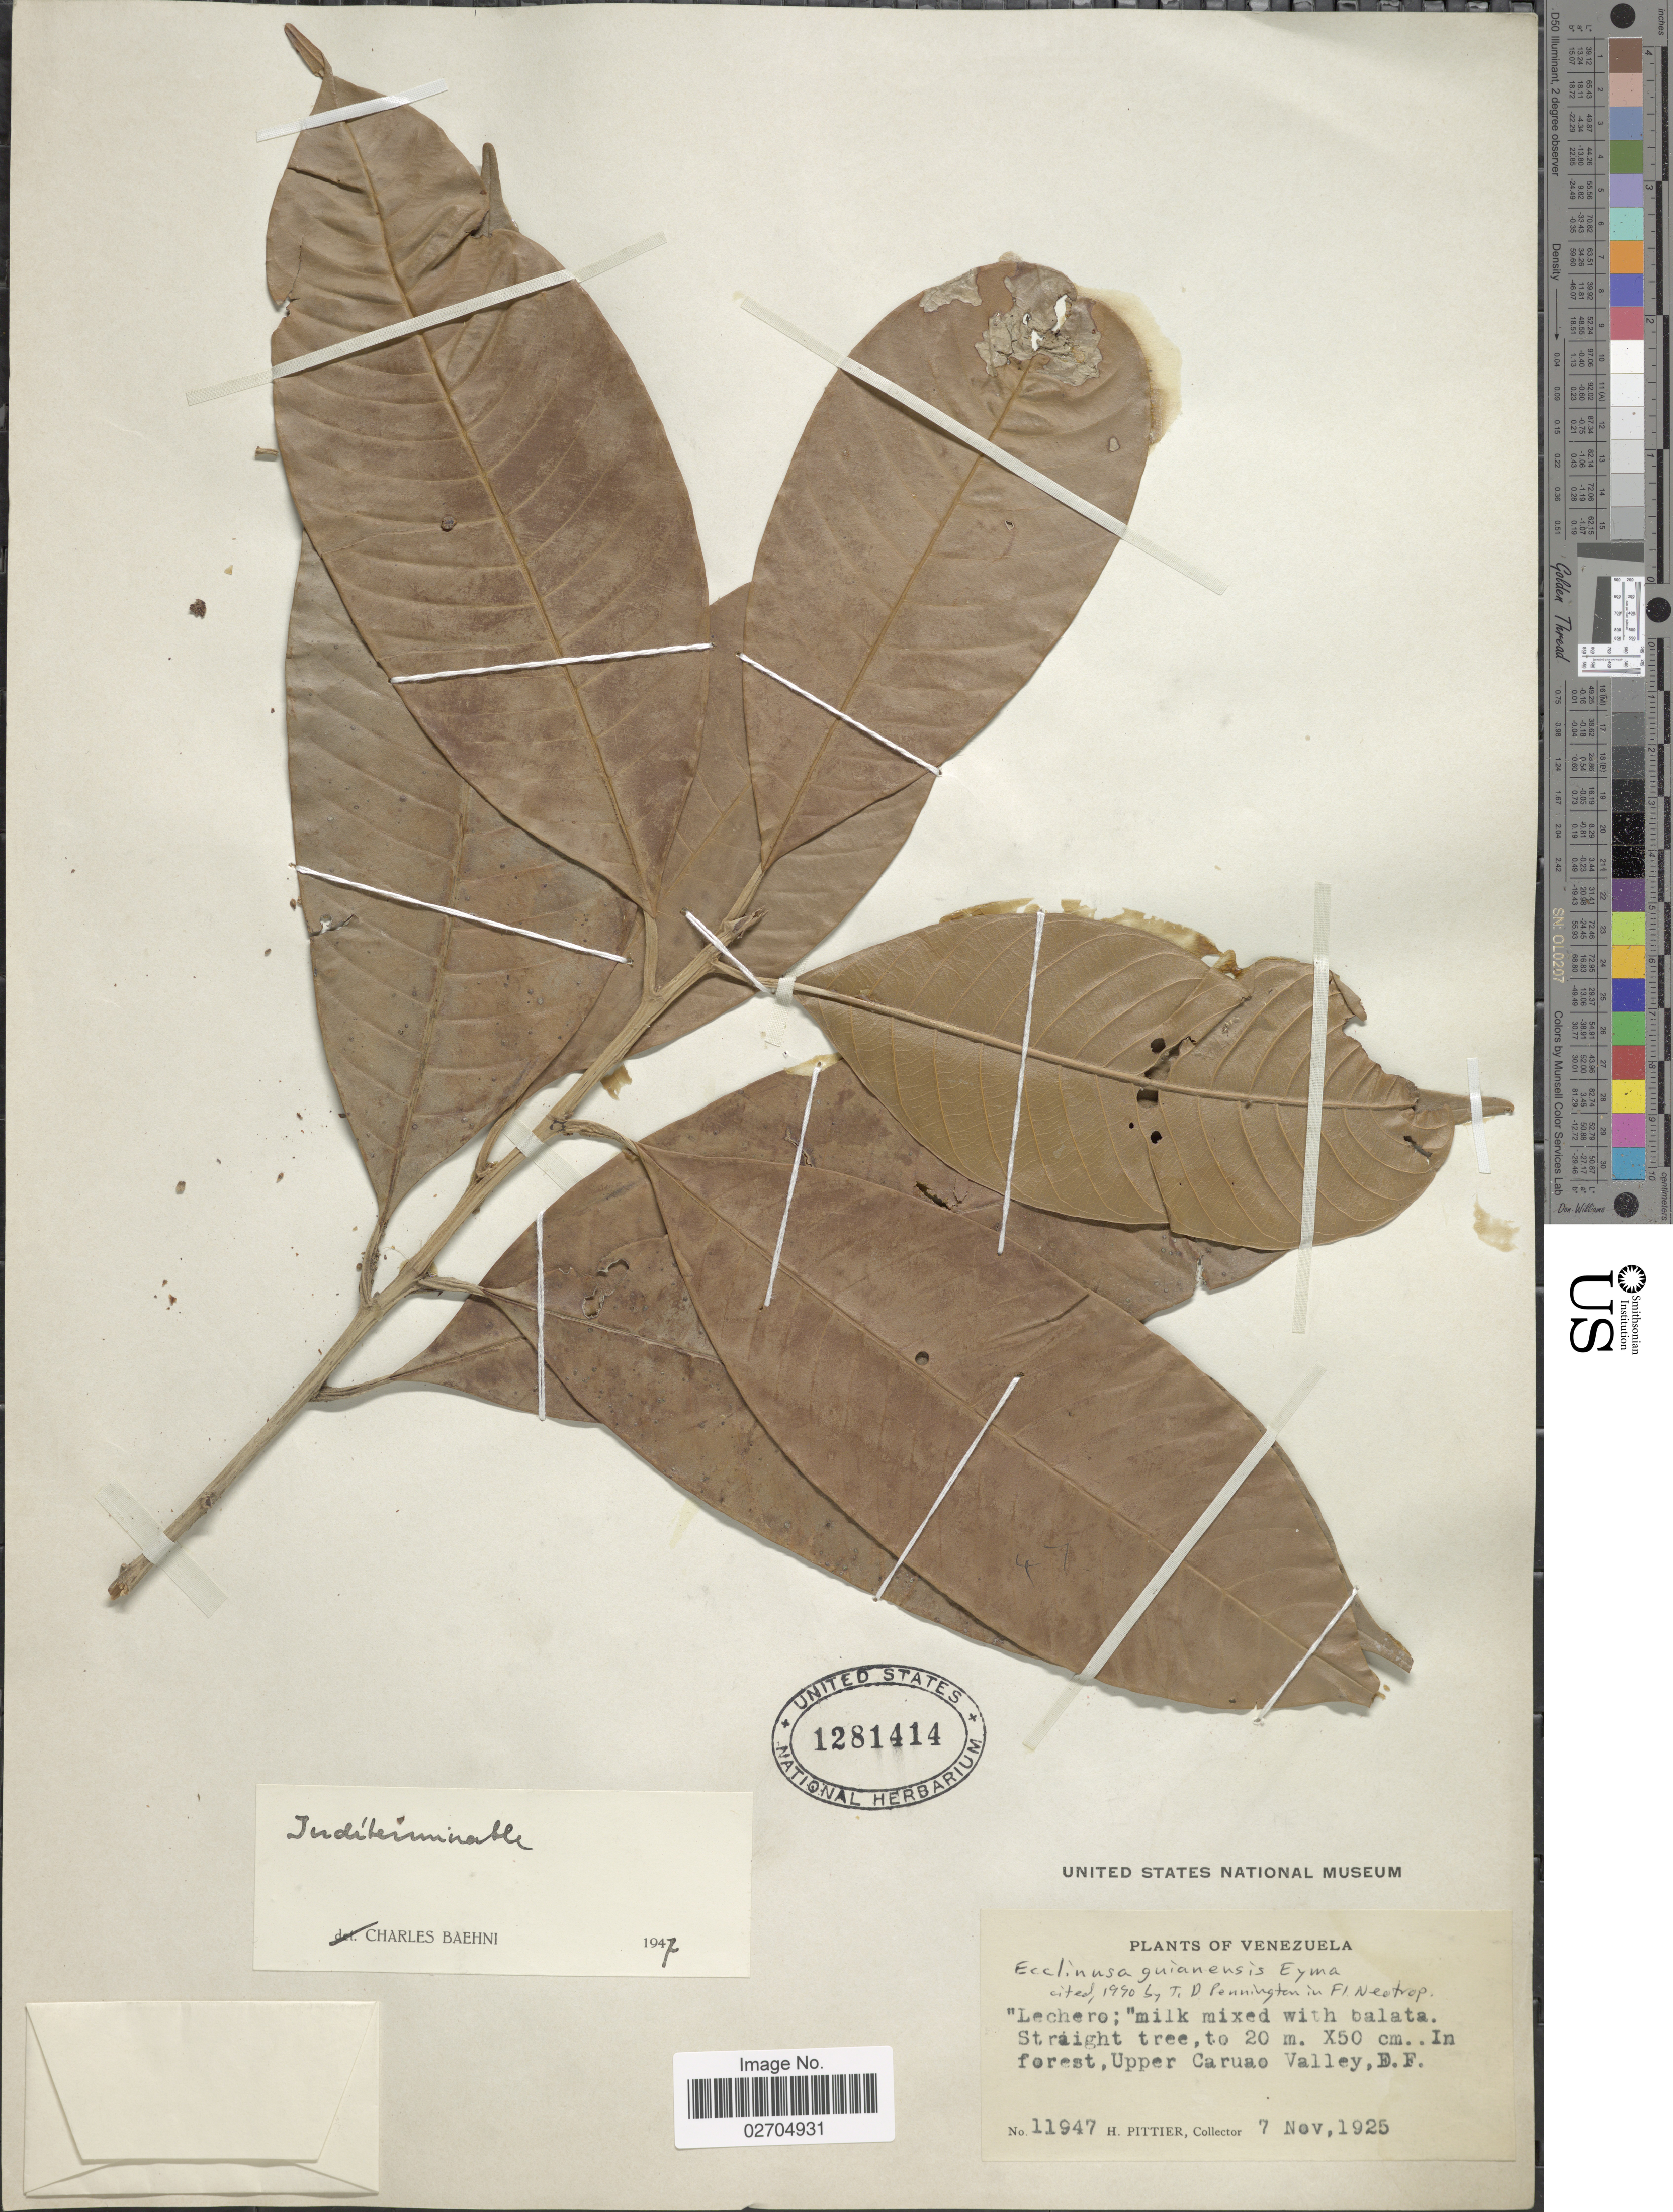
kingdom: Plantae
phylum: Tracheophyta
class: Magnoliopsida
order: Ericales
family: Sapotaceae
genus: Ecclinusa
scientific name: Ecclinusa guianensis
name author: Eyma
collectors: H. F. Pittier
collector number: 11947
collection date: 1925-11-07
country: Venezuela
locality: In forest, Upper Caruao Valley, D.F.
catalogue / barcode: US 1281414